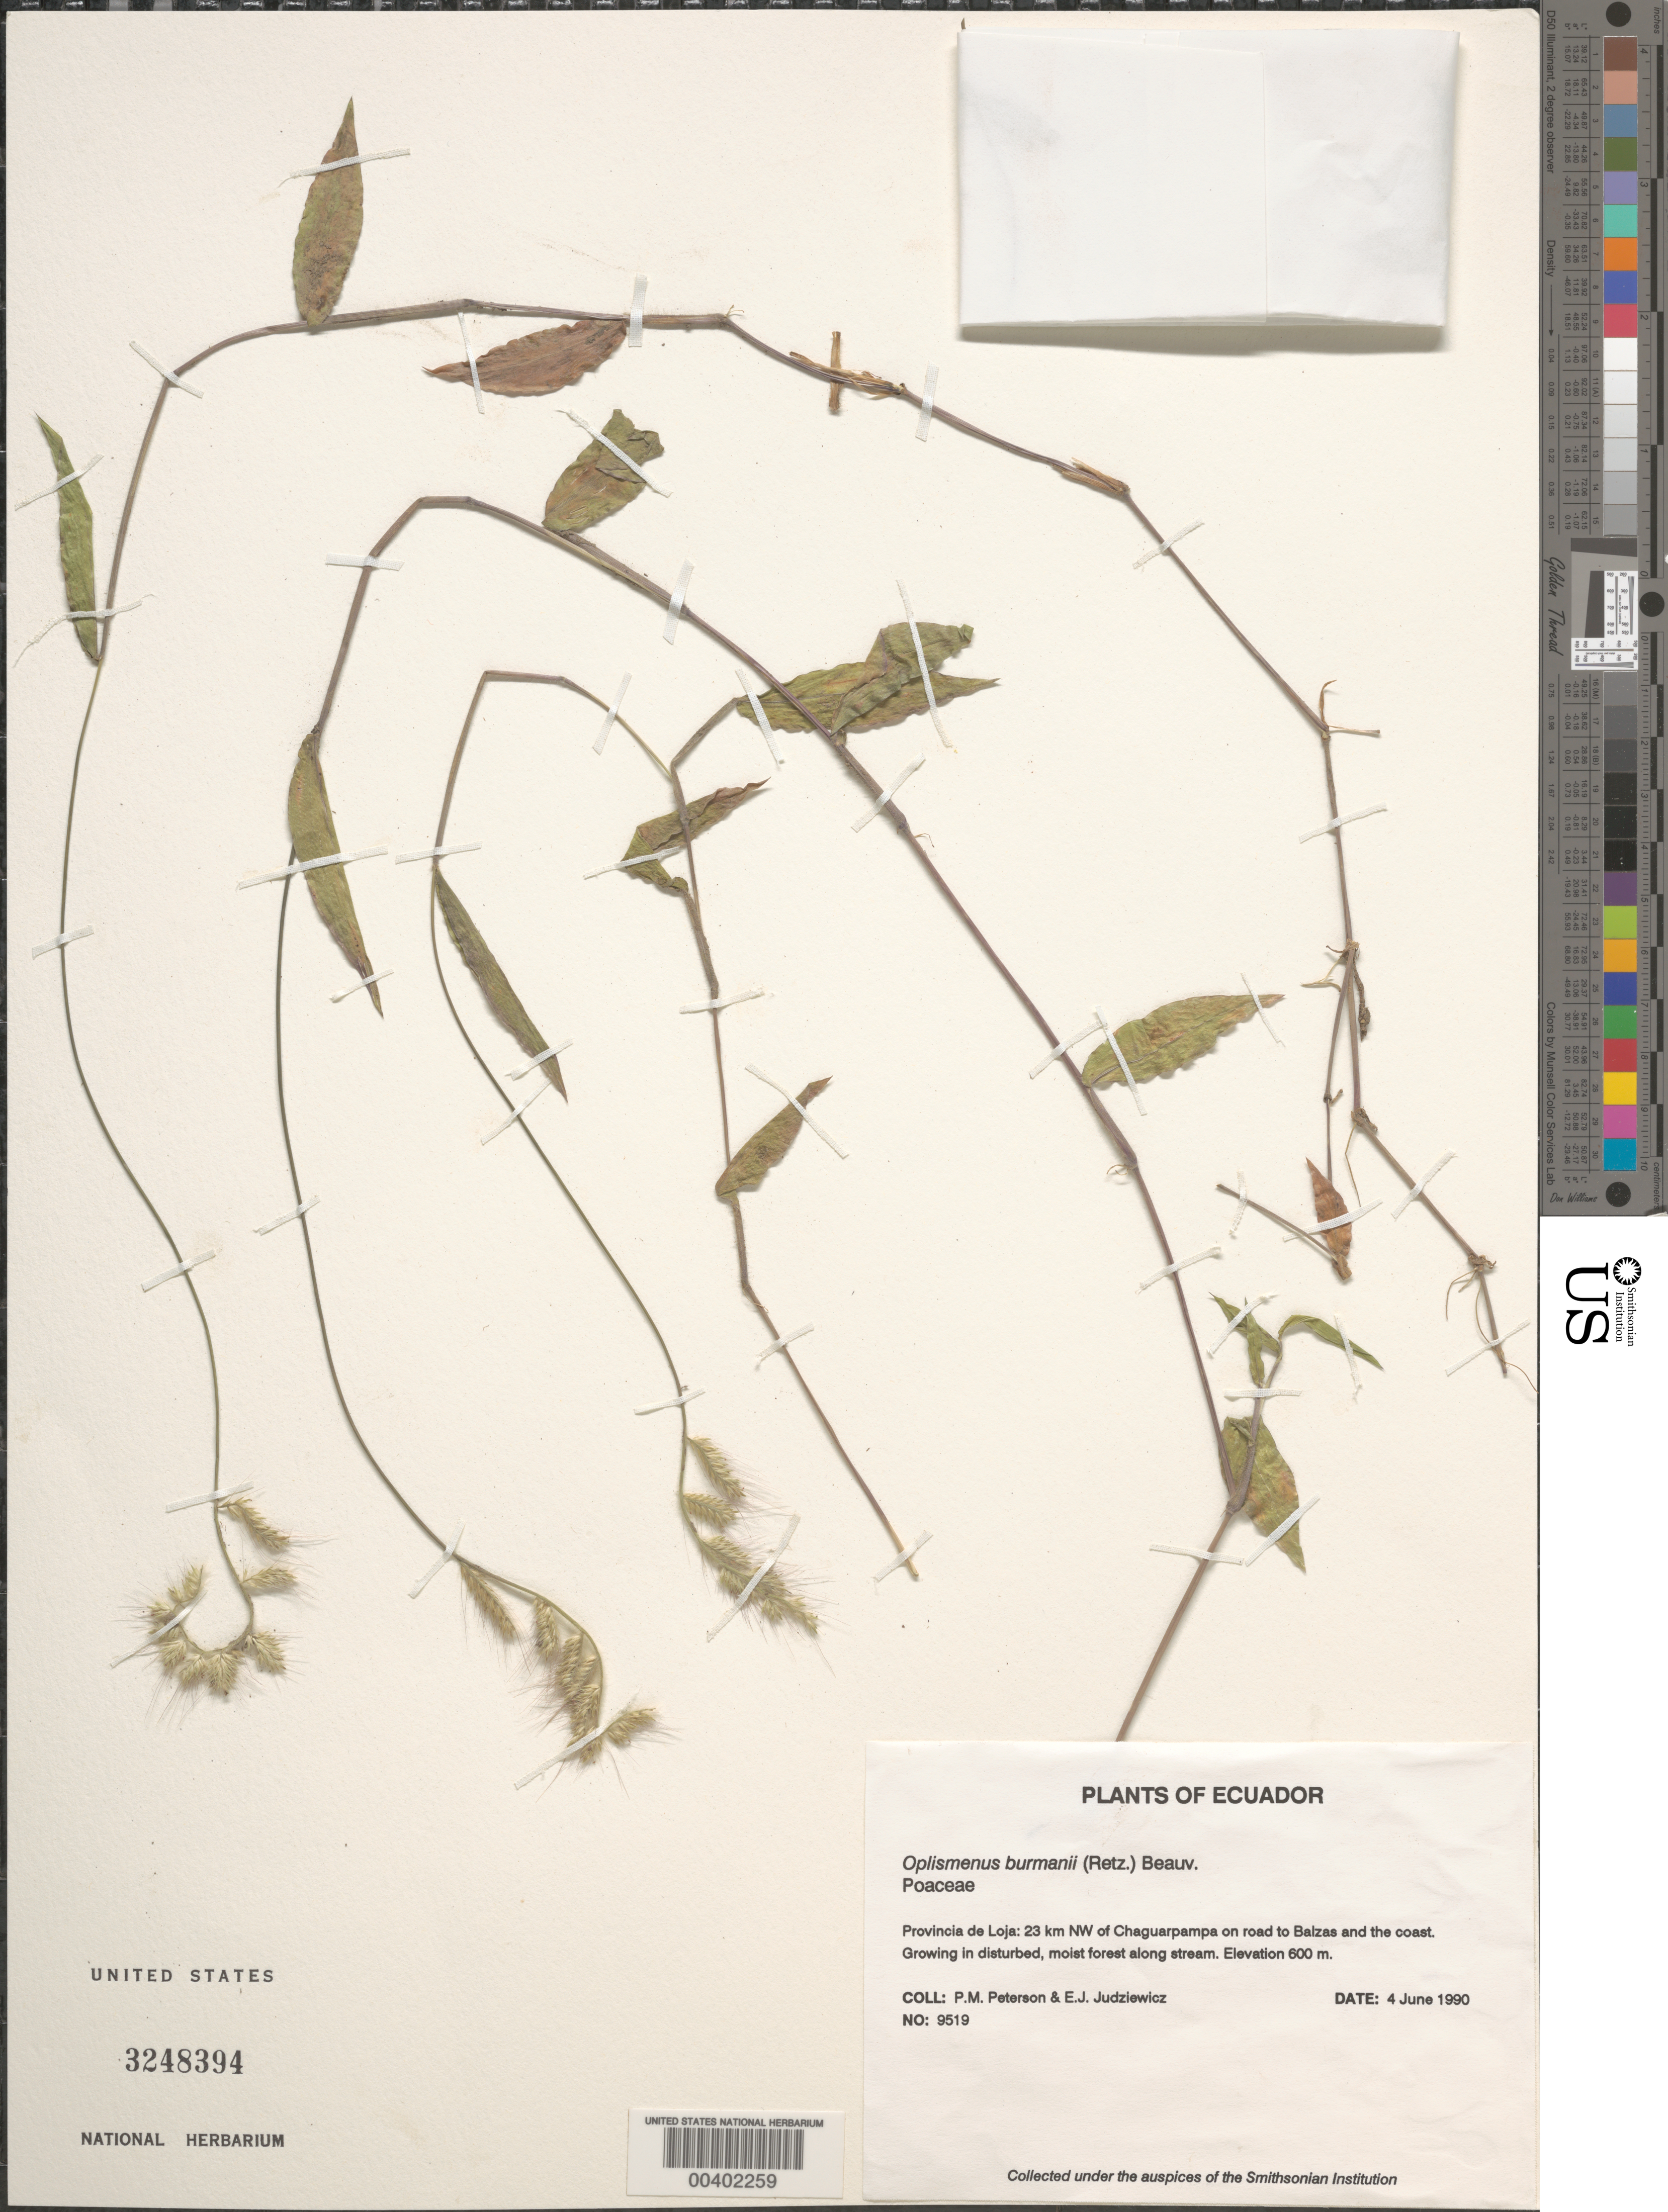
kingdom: Plantae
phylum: Tracheophyta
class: Liliopsida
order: Poales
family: Poaceae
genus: Oplismenus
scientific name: Oplismenus burmannii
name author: (Retz.) P. Beauv.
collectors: P. M. Peterson & E. J. Judziewicz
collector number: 09519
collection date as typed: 04 Jun 1990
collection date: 1990-06-04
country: Ecuador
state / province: Loja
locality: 23 km NW of Chaguarpampa on road to Balzas and the coast.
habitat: Growing in disturbed, moist forest along stream.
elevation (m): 600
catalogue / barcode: US 3248394